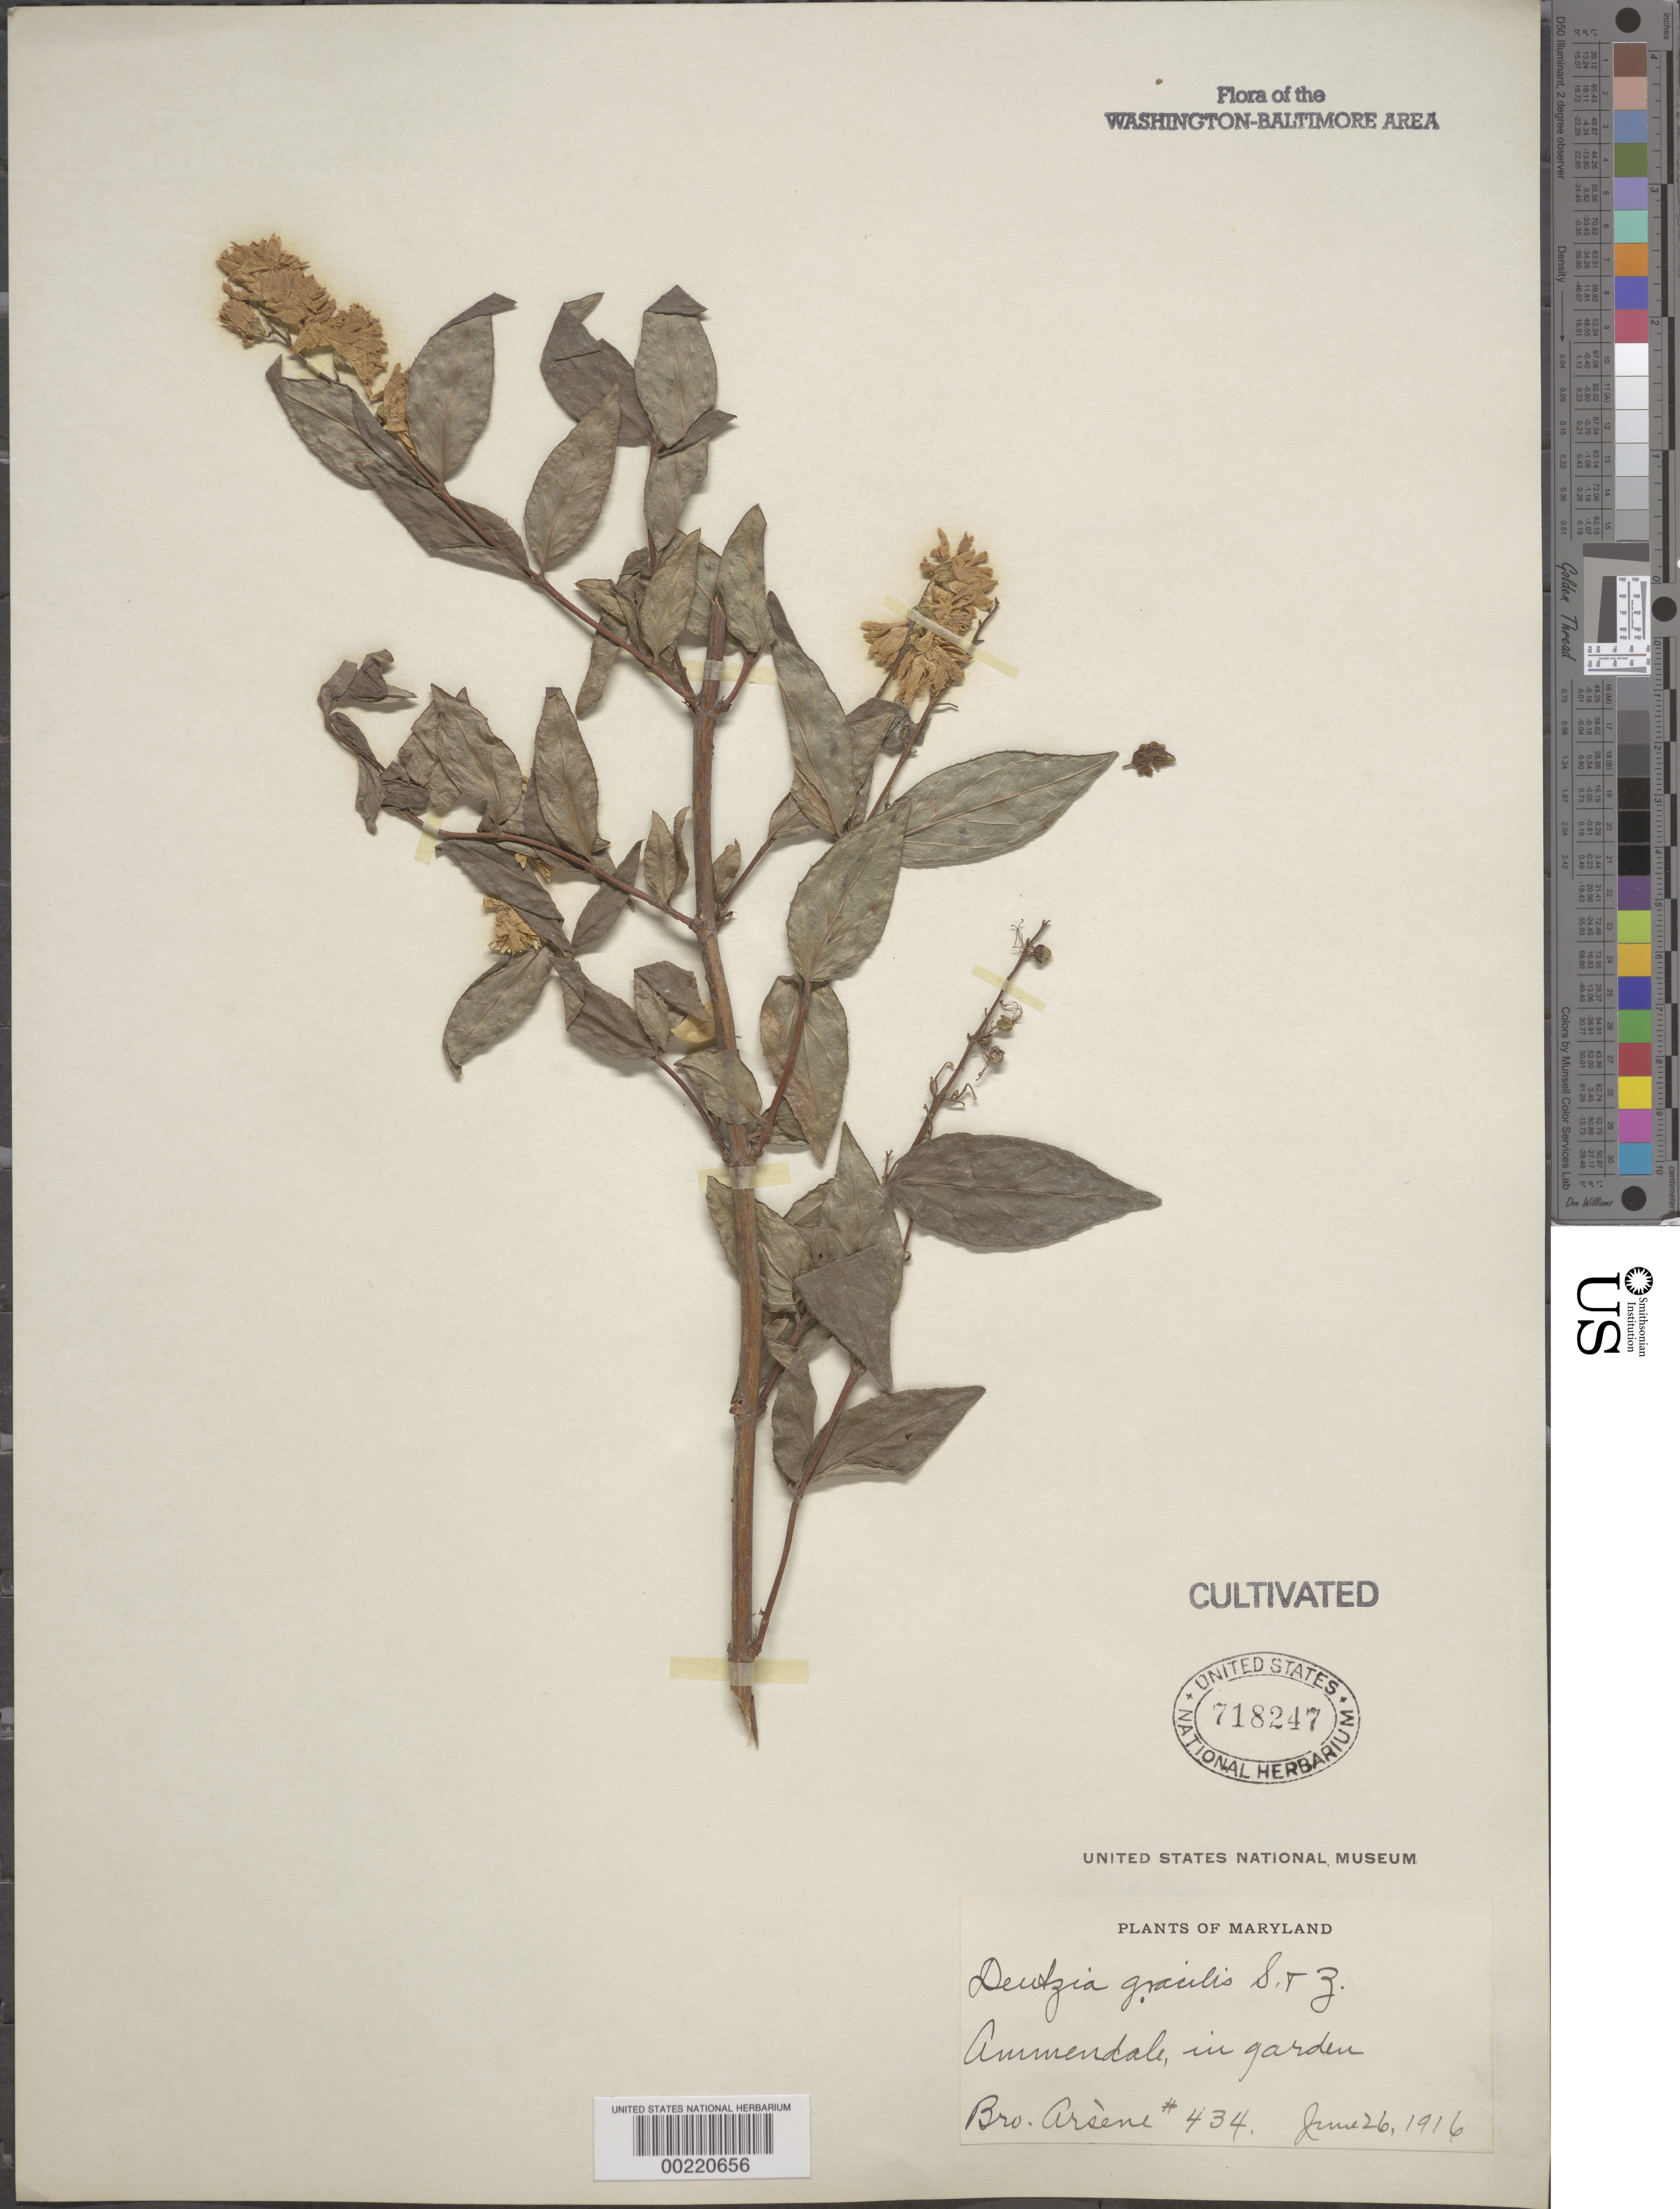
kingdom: Plantae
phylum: Tracheophyta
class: Magnoliopsida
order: Cornales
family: Hydrangeaceae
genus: Deutzia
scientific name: Deutzia gracilis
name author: Siebold & Zucc.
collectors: Bro. G. Arsène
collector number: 434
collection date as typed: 26 Jun 1916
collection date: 1916-06-26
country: United States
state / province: Maryland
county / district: Prince George's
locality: Ammendale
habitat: Garden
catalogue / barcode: US 718247